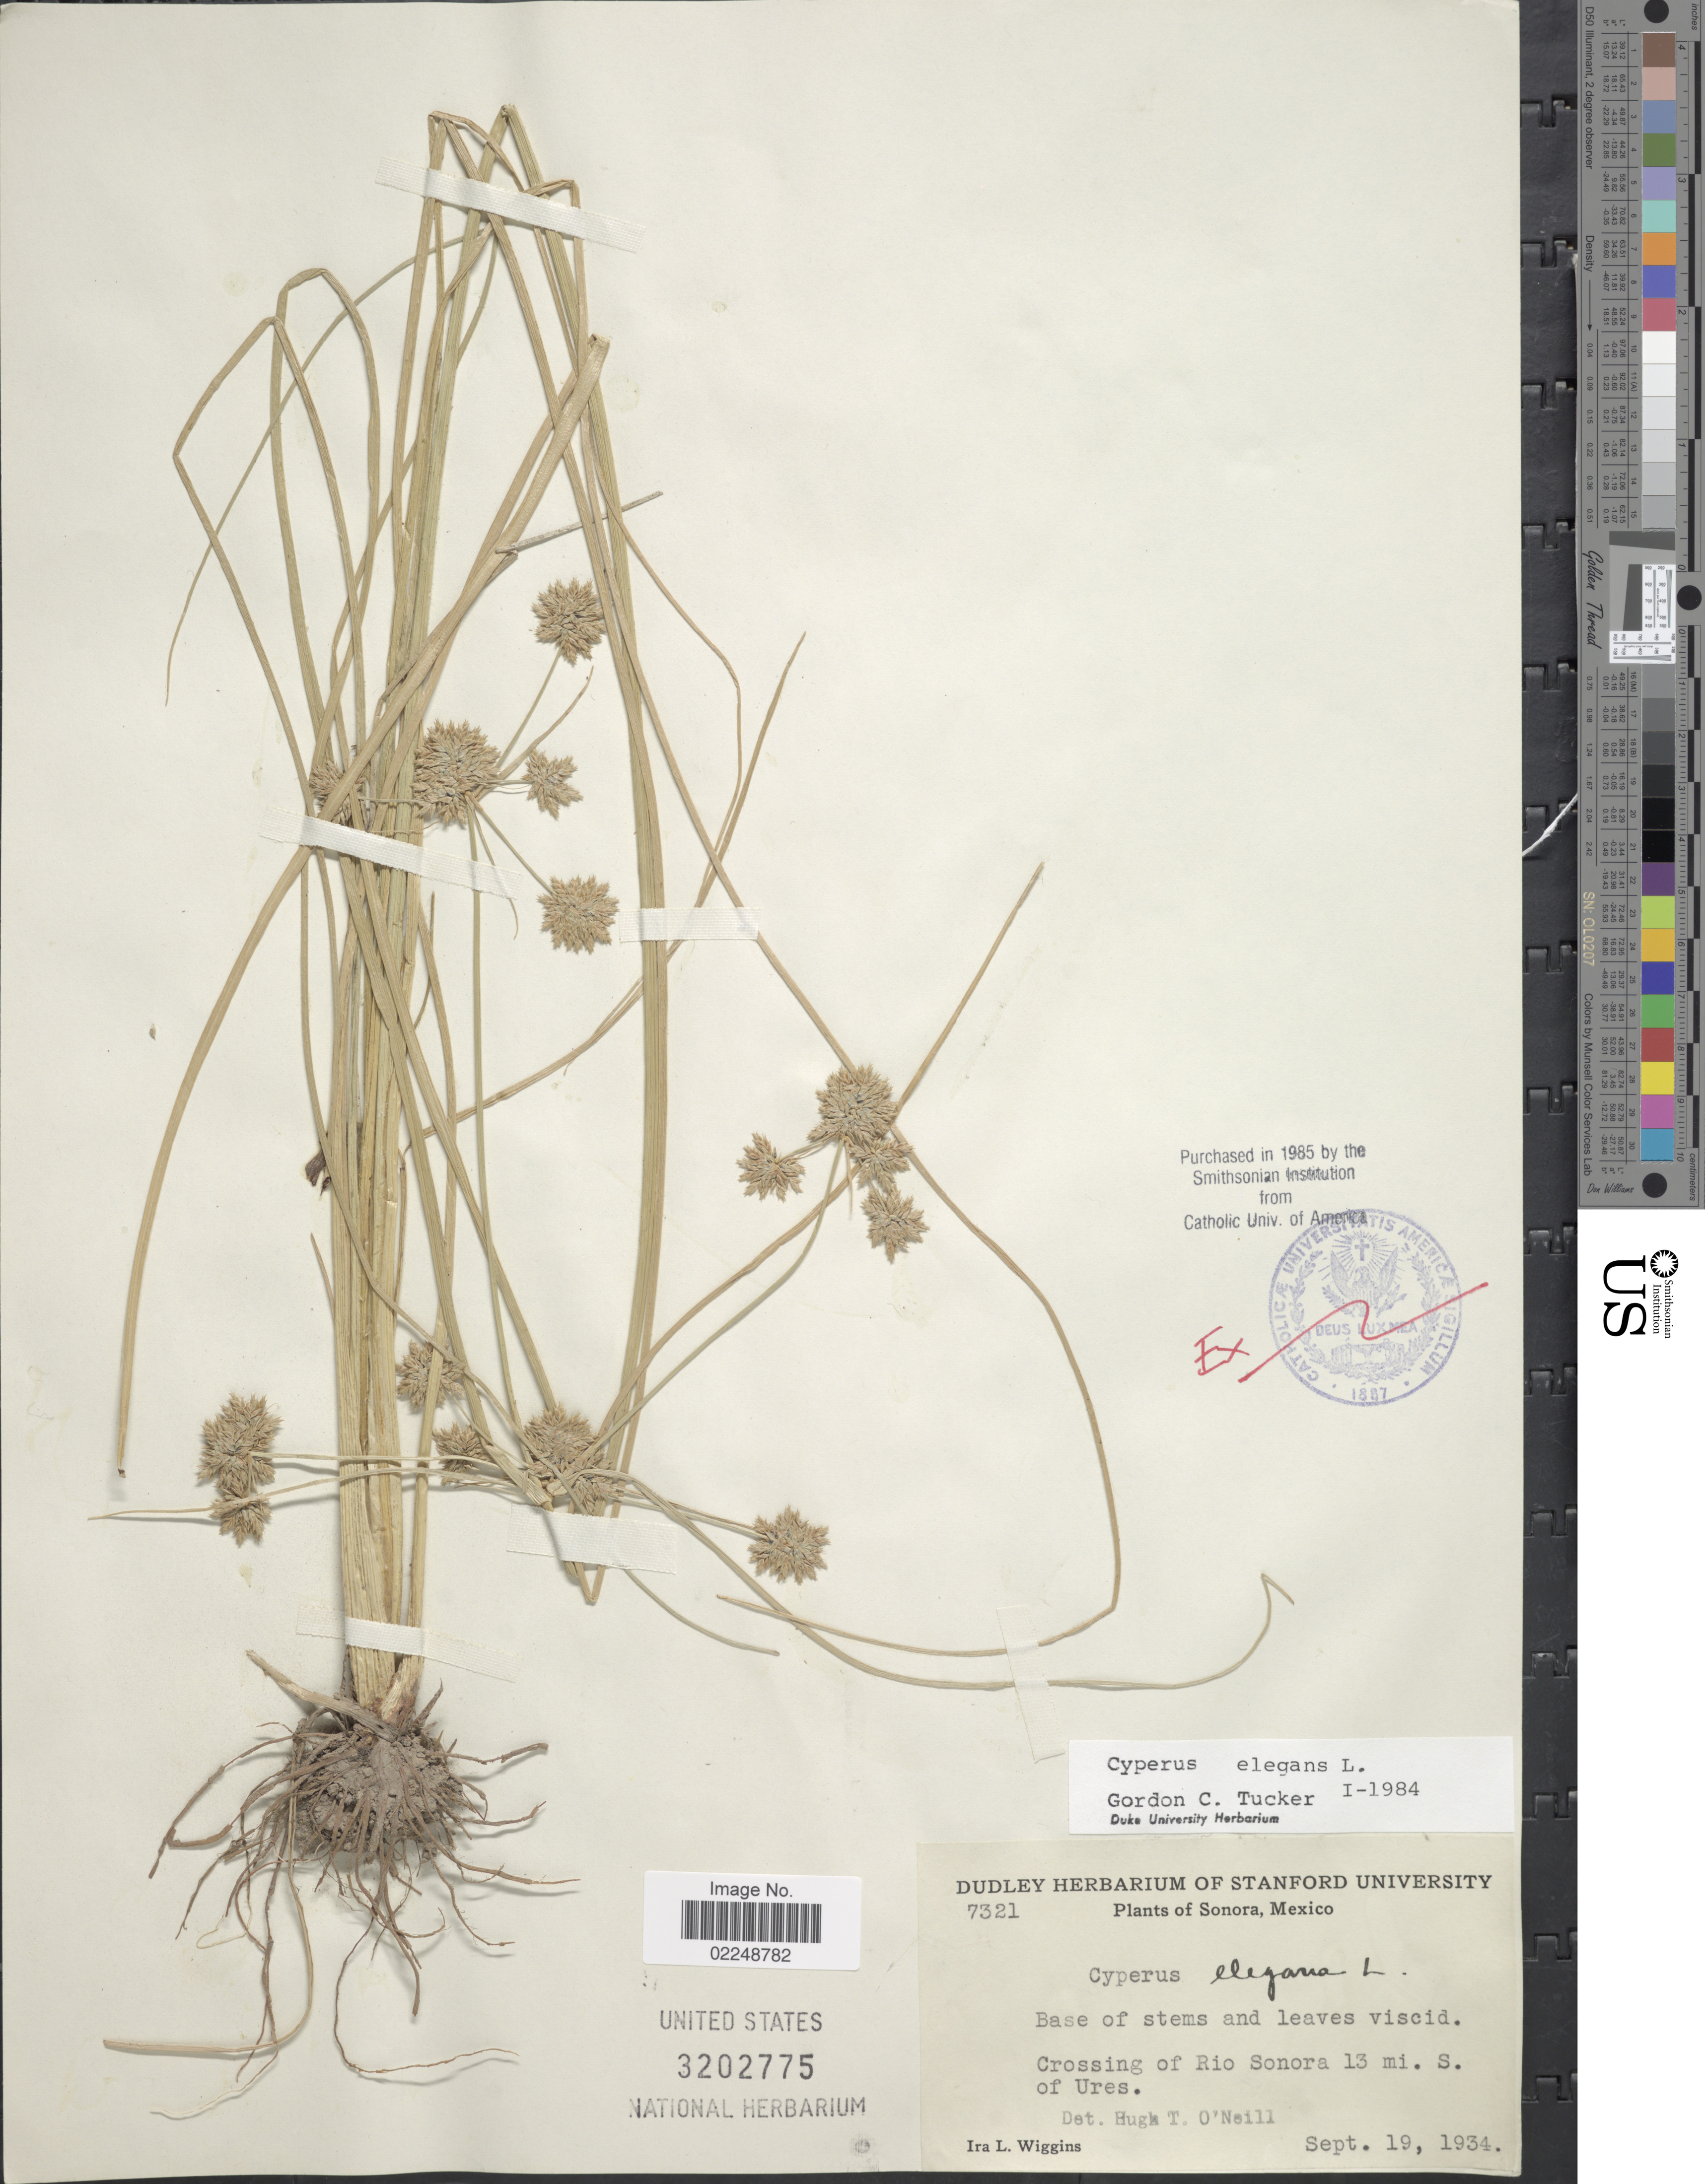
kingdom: Plantae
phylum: Tracheophyta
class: Liliopsida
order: Poales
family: Cyperaceae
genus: Cyperus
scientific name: Cyperus elegans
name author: L.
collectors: I. L. Wiggins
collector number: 7321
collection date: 1934-09-19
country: Mexico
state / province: Sonora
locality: Crossing of Rio Sonora 13 mi. S. of Ures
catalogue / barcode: US 3202775